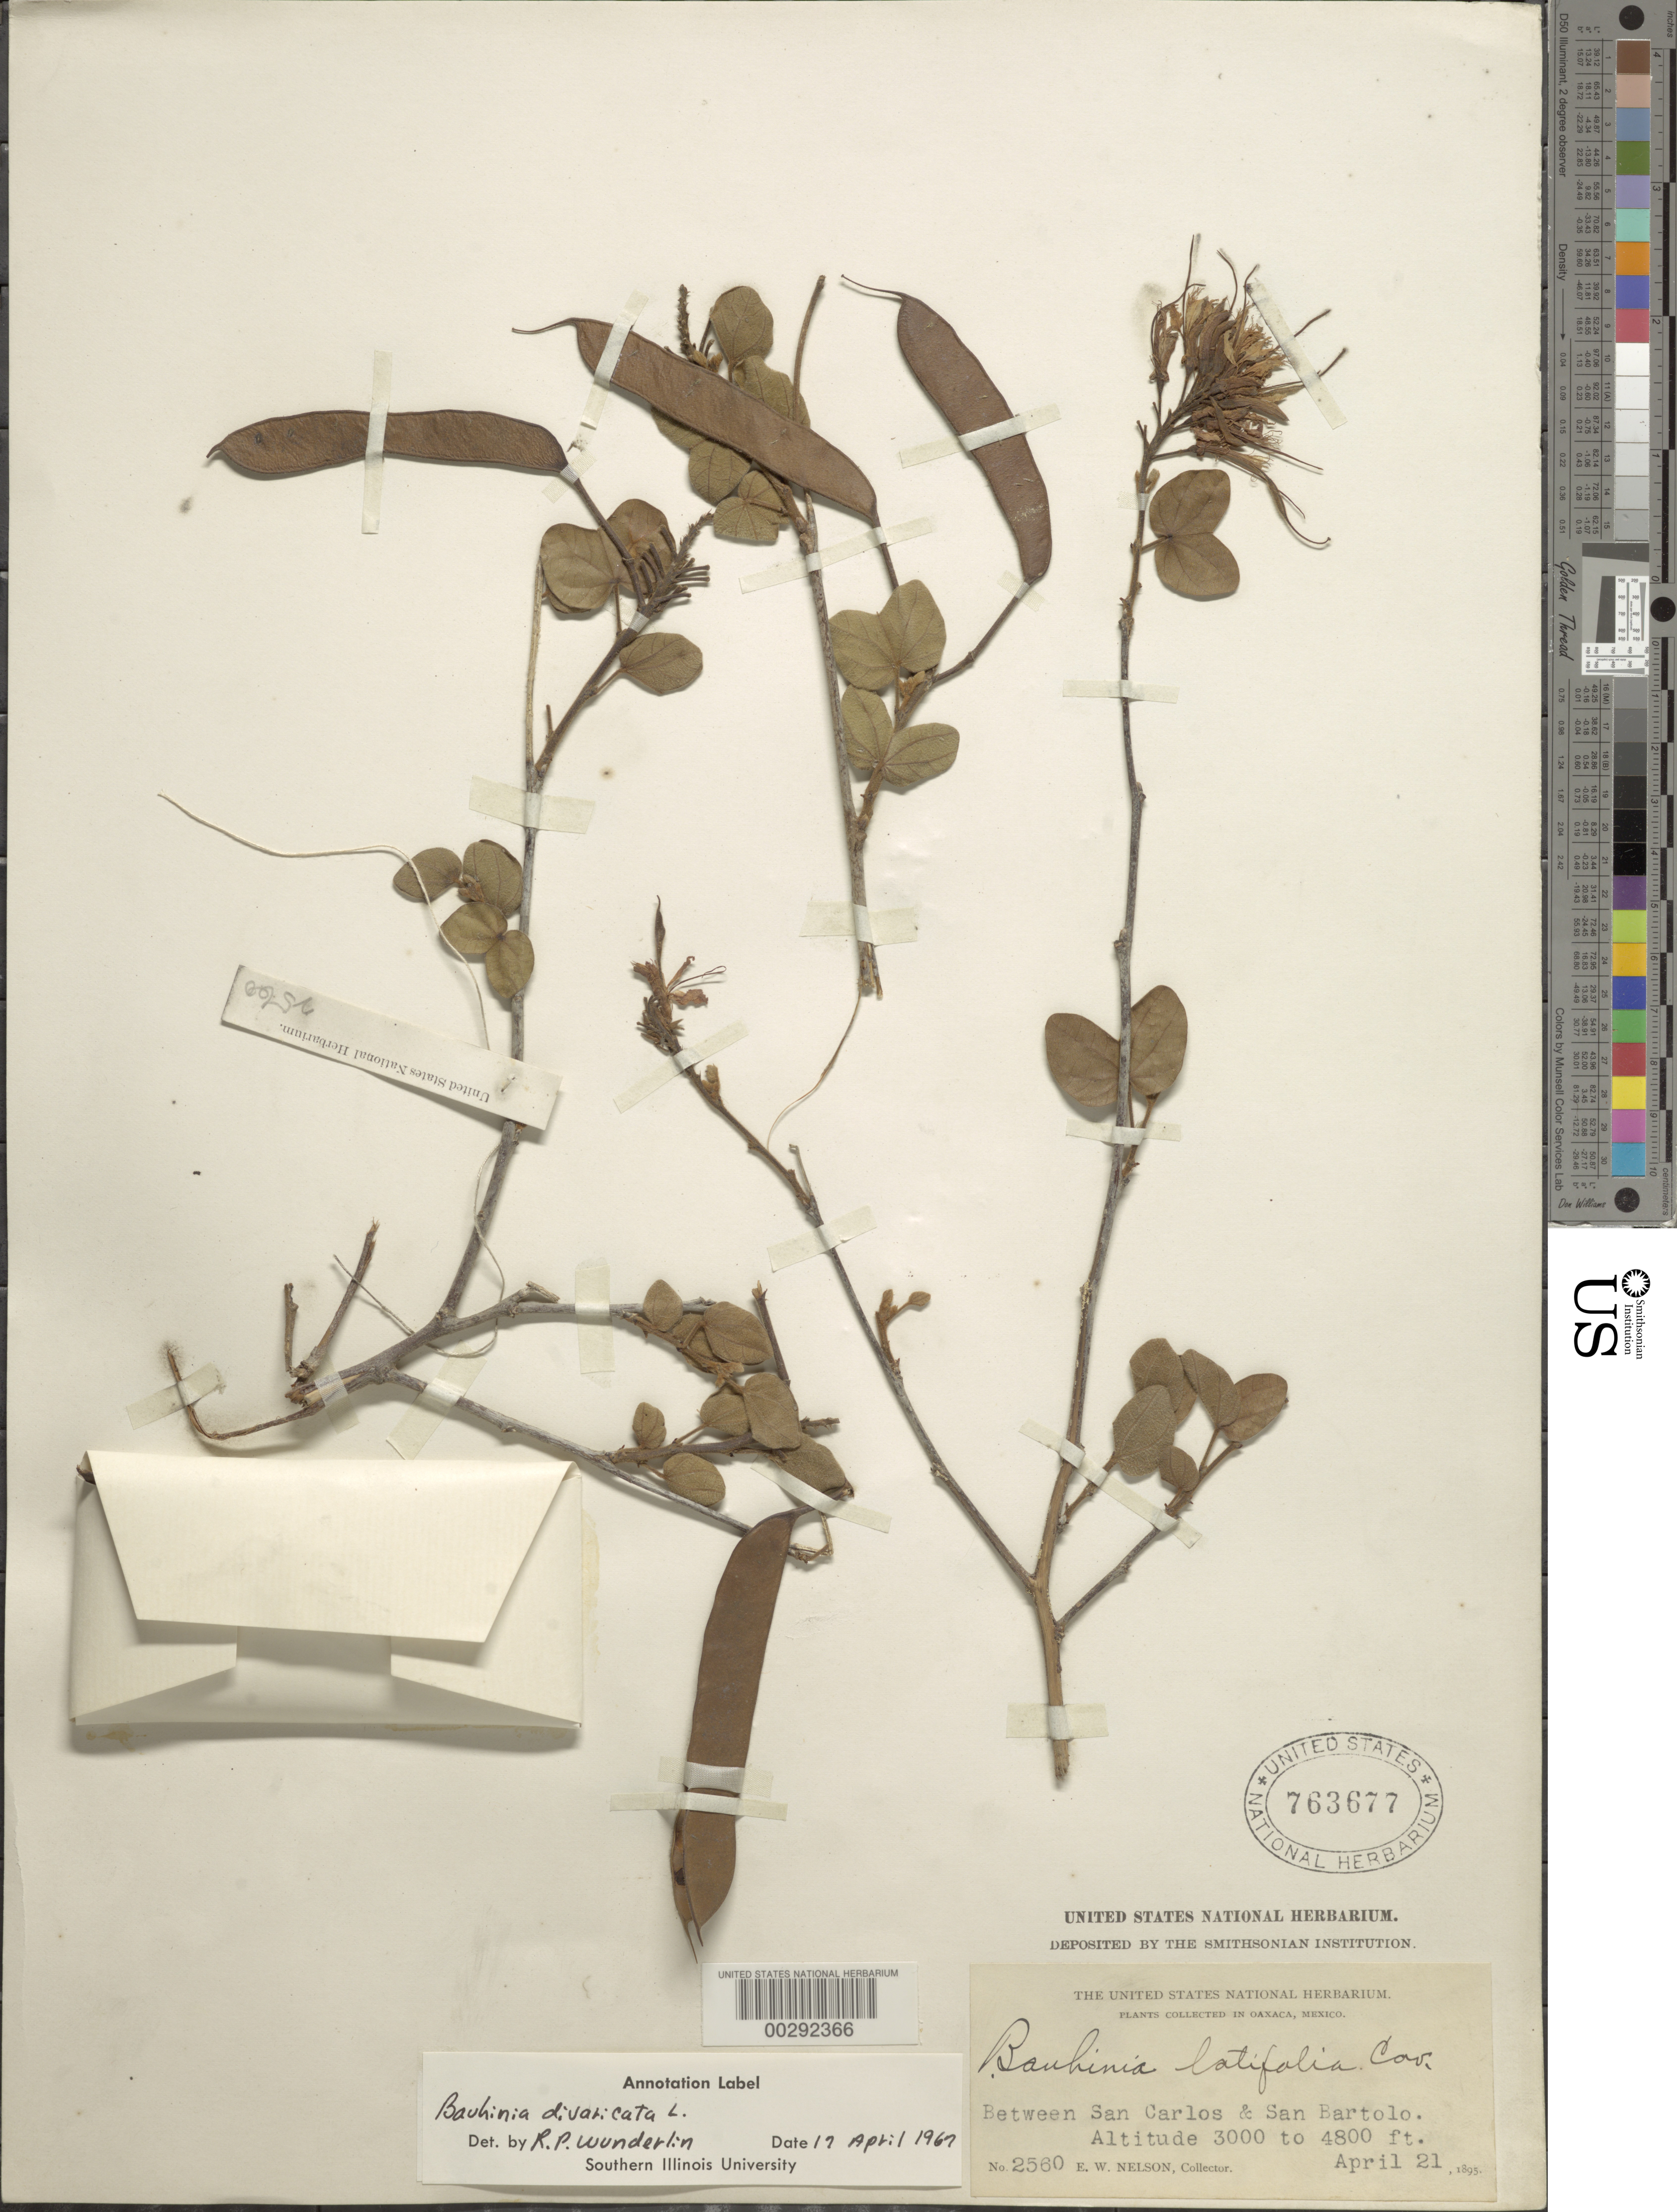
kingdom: Plantae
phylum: Tracheophyta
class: Magnoliopsida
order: Fabales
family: Fabaceae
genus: Bauhinia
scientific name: Bauhinia divaricata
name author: L.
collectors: E. W. Nelson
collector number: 2560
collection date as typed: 21 Apr 1895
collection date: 1895-04-21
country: Mexico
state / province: Oaxaca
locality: Between san carlos and san bartolo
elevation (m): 914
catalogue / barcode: US 763677